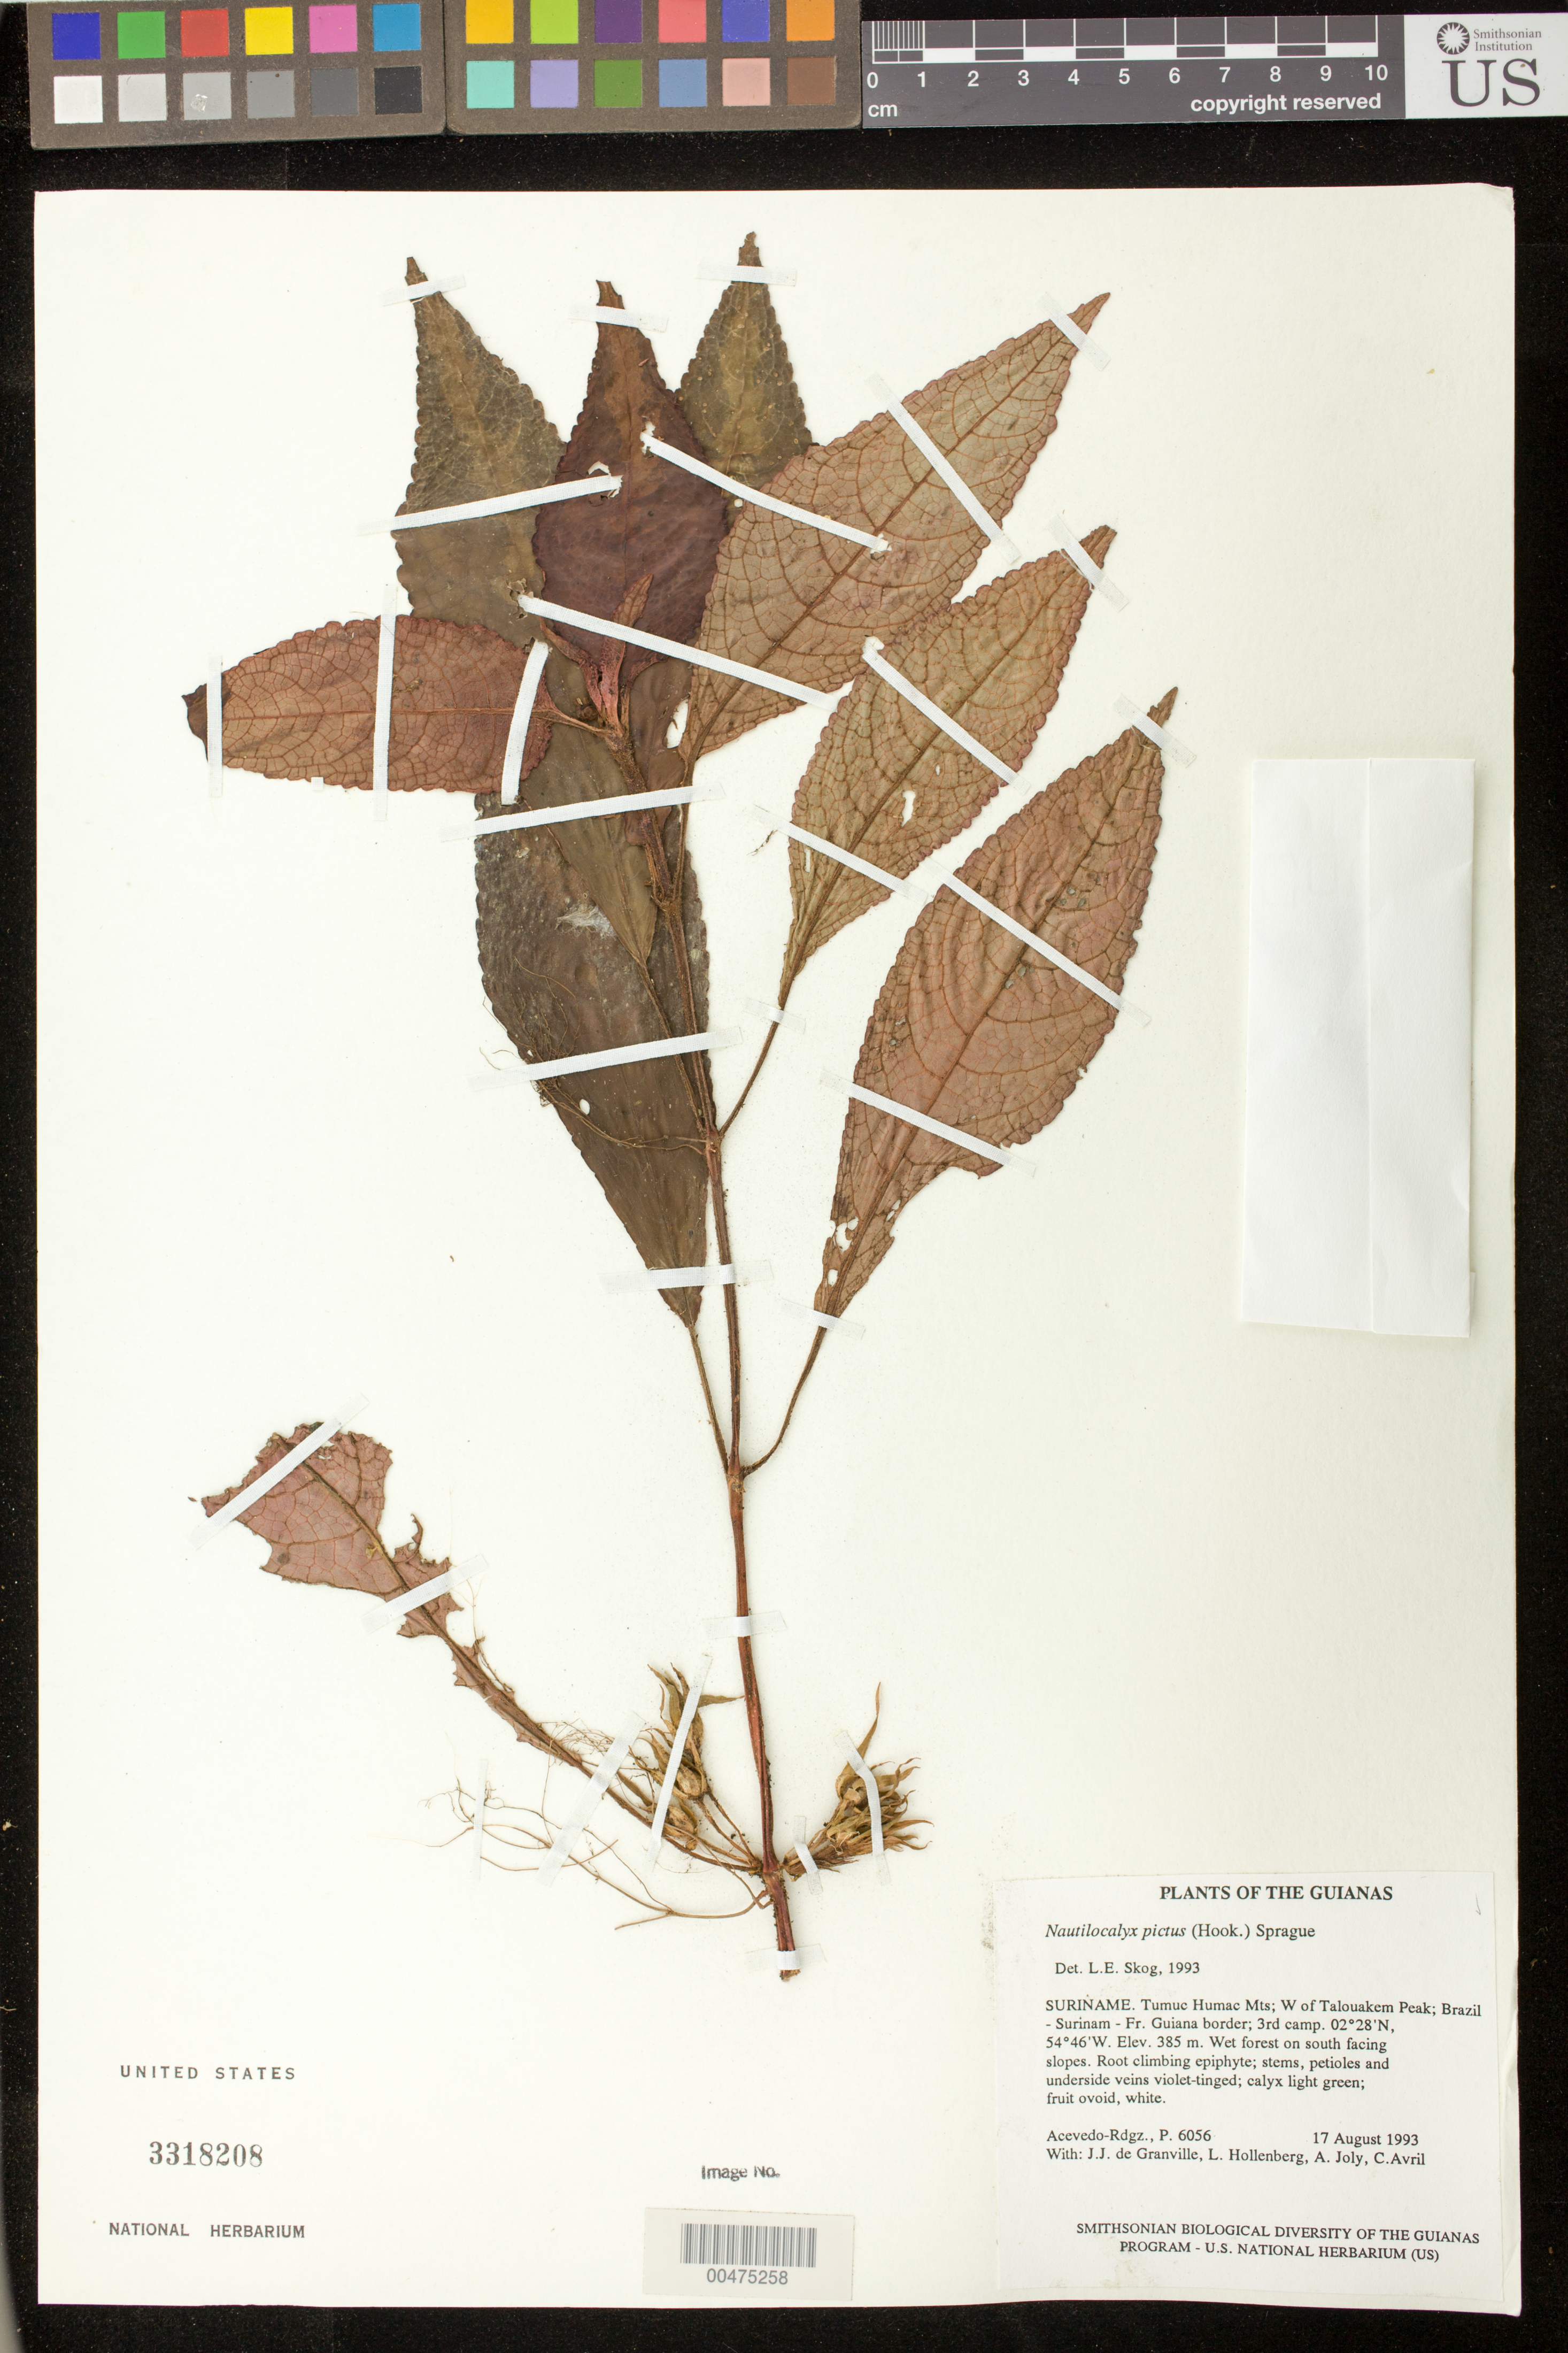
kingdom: Plantae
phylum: Tracheophyta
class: Magnoliopsida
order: Lamiales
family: Gesneriaceae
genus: Nautilocalyx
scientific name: Nautilocalyx pictus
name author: (Hook.) Sprague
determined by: Skog, Laurence E.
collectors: P. Acevedo-Rodr., J.-J. de Granville, L. Hollenberg, A. Joly & C. Avril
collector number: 6056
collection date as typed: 17 Aug 1993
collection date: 1993-08-17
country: Suriname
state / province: Sipaliwini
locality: Tumuc Humac Mts; W of Talouakem Peak; Brazil - Surinam - Fr. Guiana border; 3rd camp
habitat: Wet forest on south facing slopes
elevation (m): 385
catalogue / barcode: US 3318208